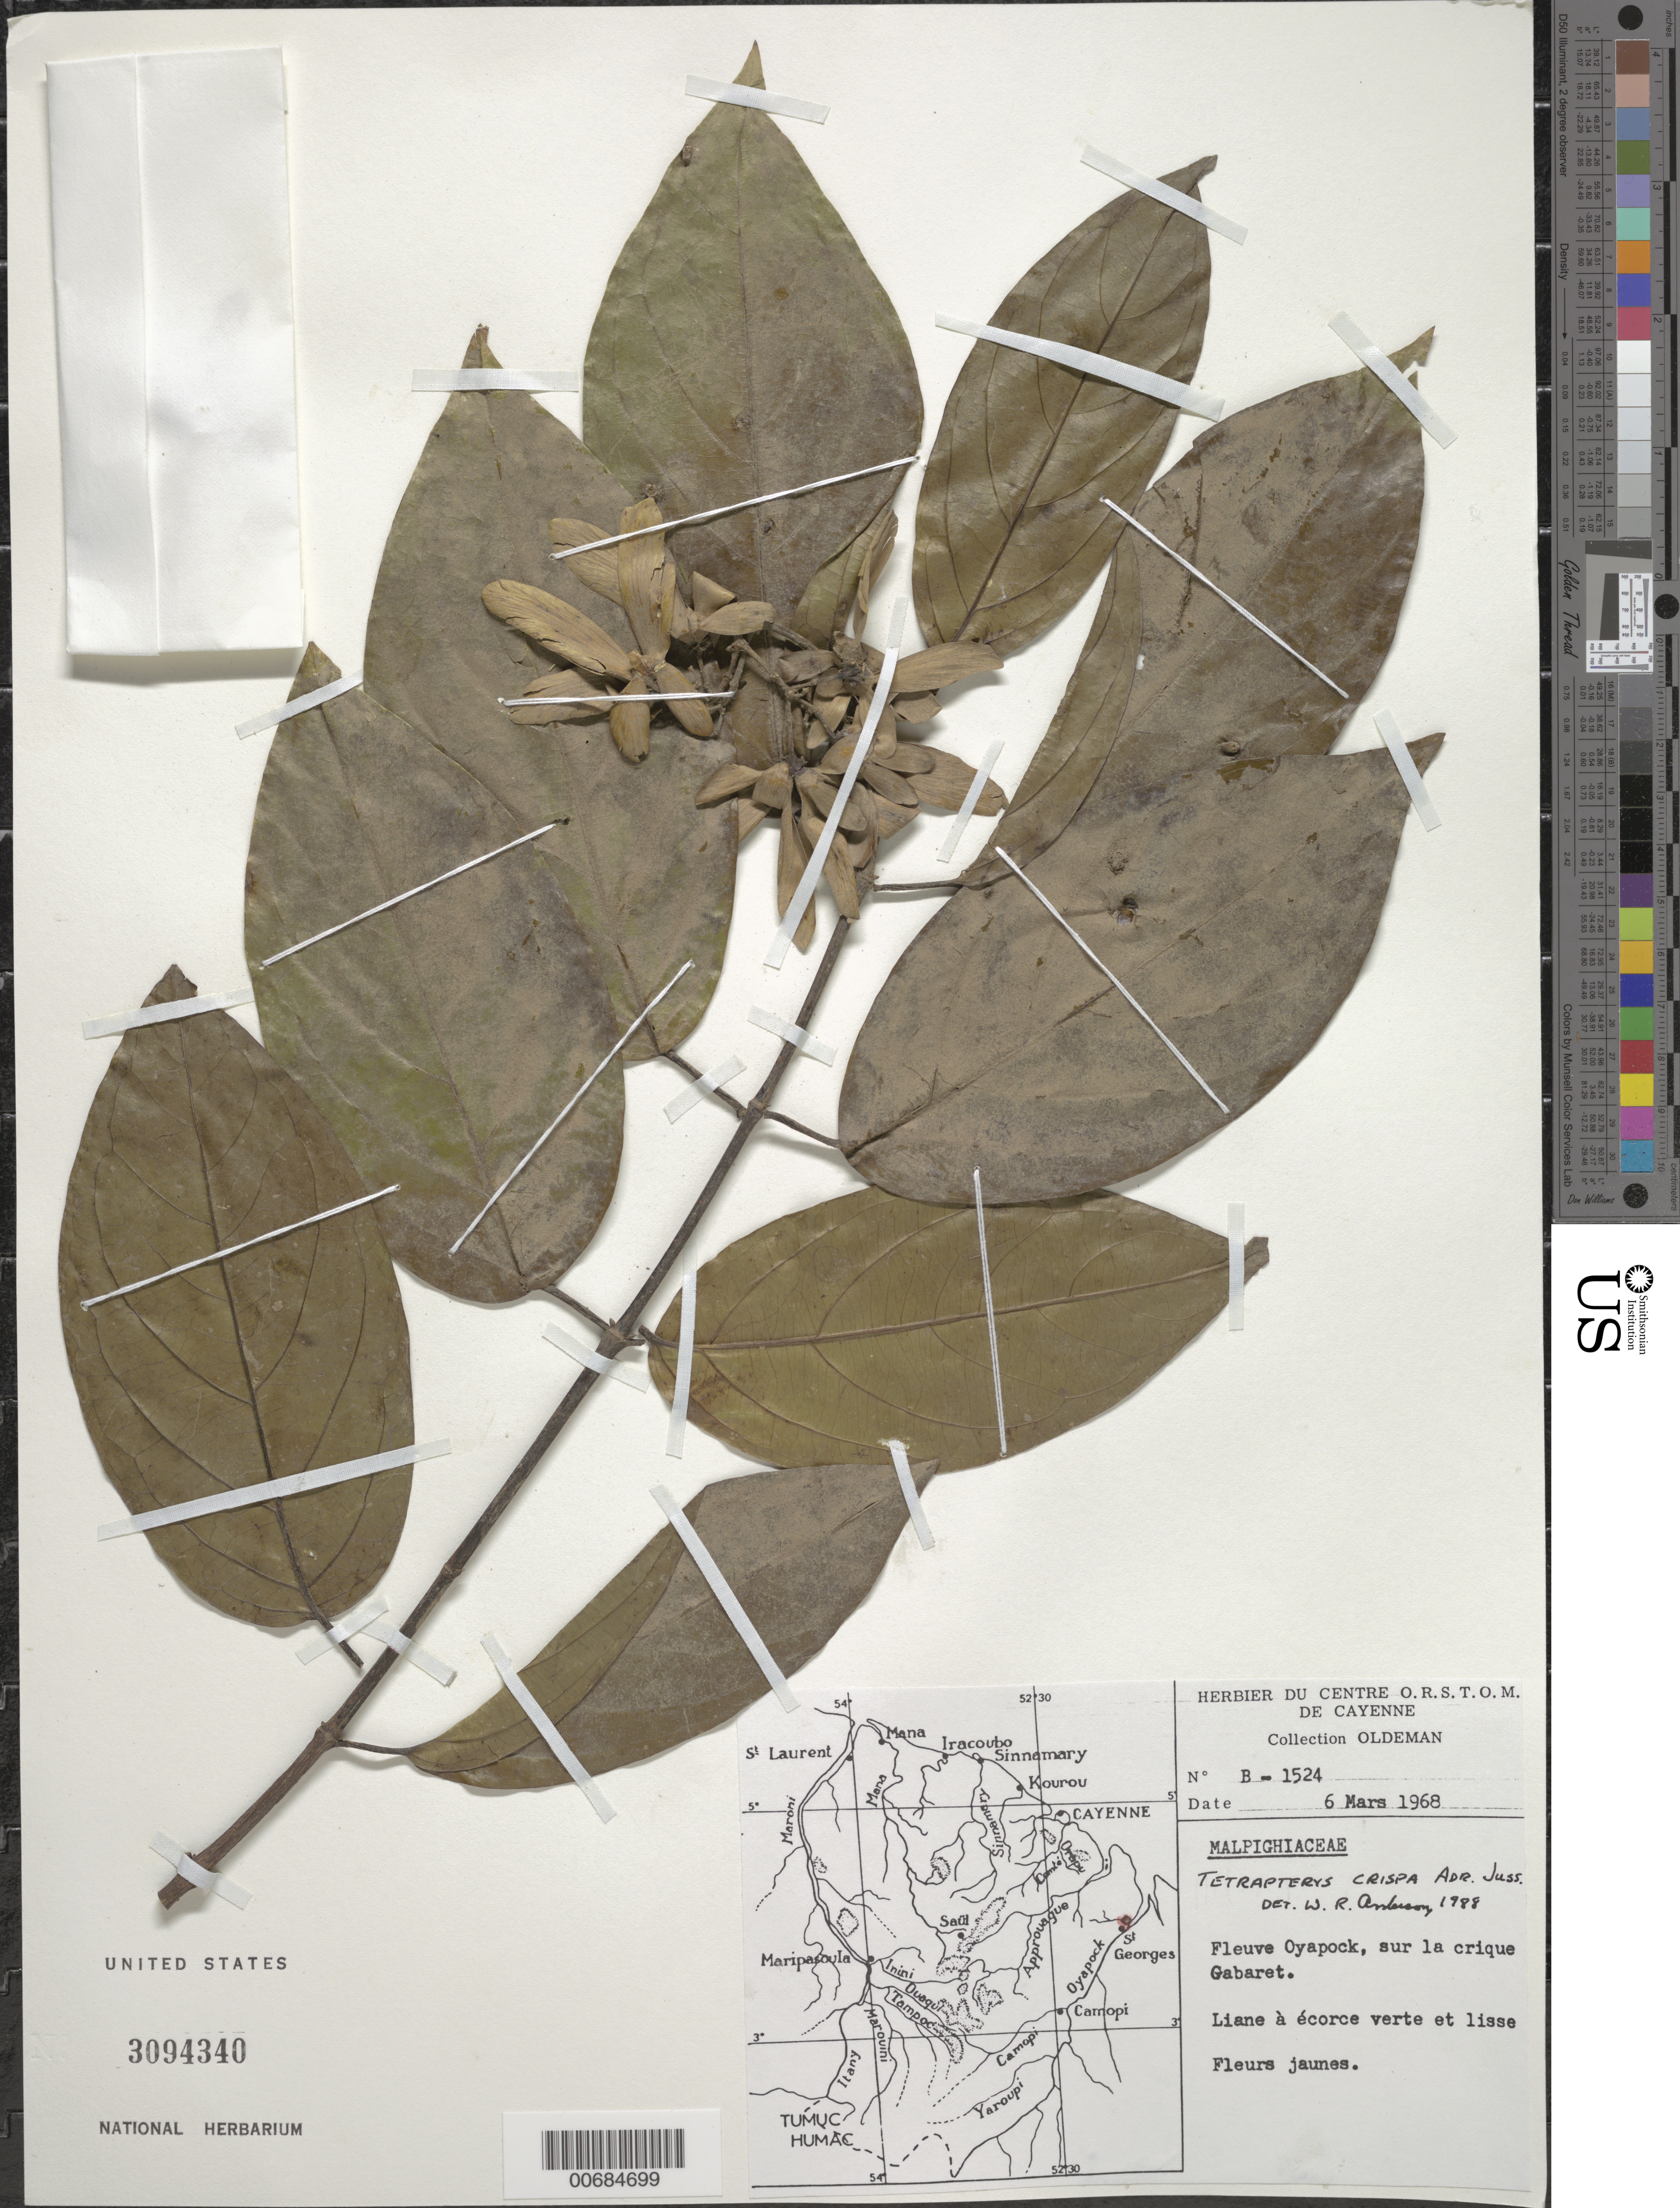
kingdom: Plantae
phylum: Tracheophyta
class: Magnoliopsida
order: Malpighiales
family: Malpighiaceae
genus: Tetrapterys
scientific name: Tetrapterys crispa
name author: A. Juss.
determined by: Anderson, W. R., (MICH), University of Michigan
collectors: R. Oldeman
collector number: B 1524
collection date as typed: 6-Mar-68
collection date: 1968-03-06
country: French Guiana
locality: Crique Gabaret, Fleuve Oyapock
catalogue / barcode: US 3094340